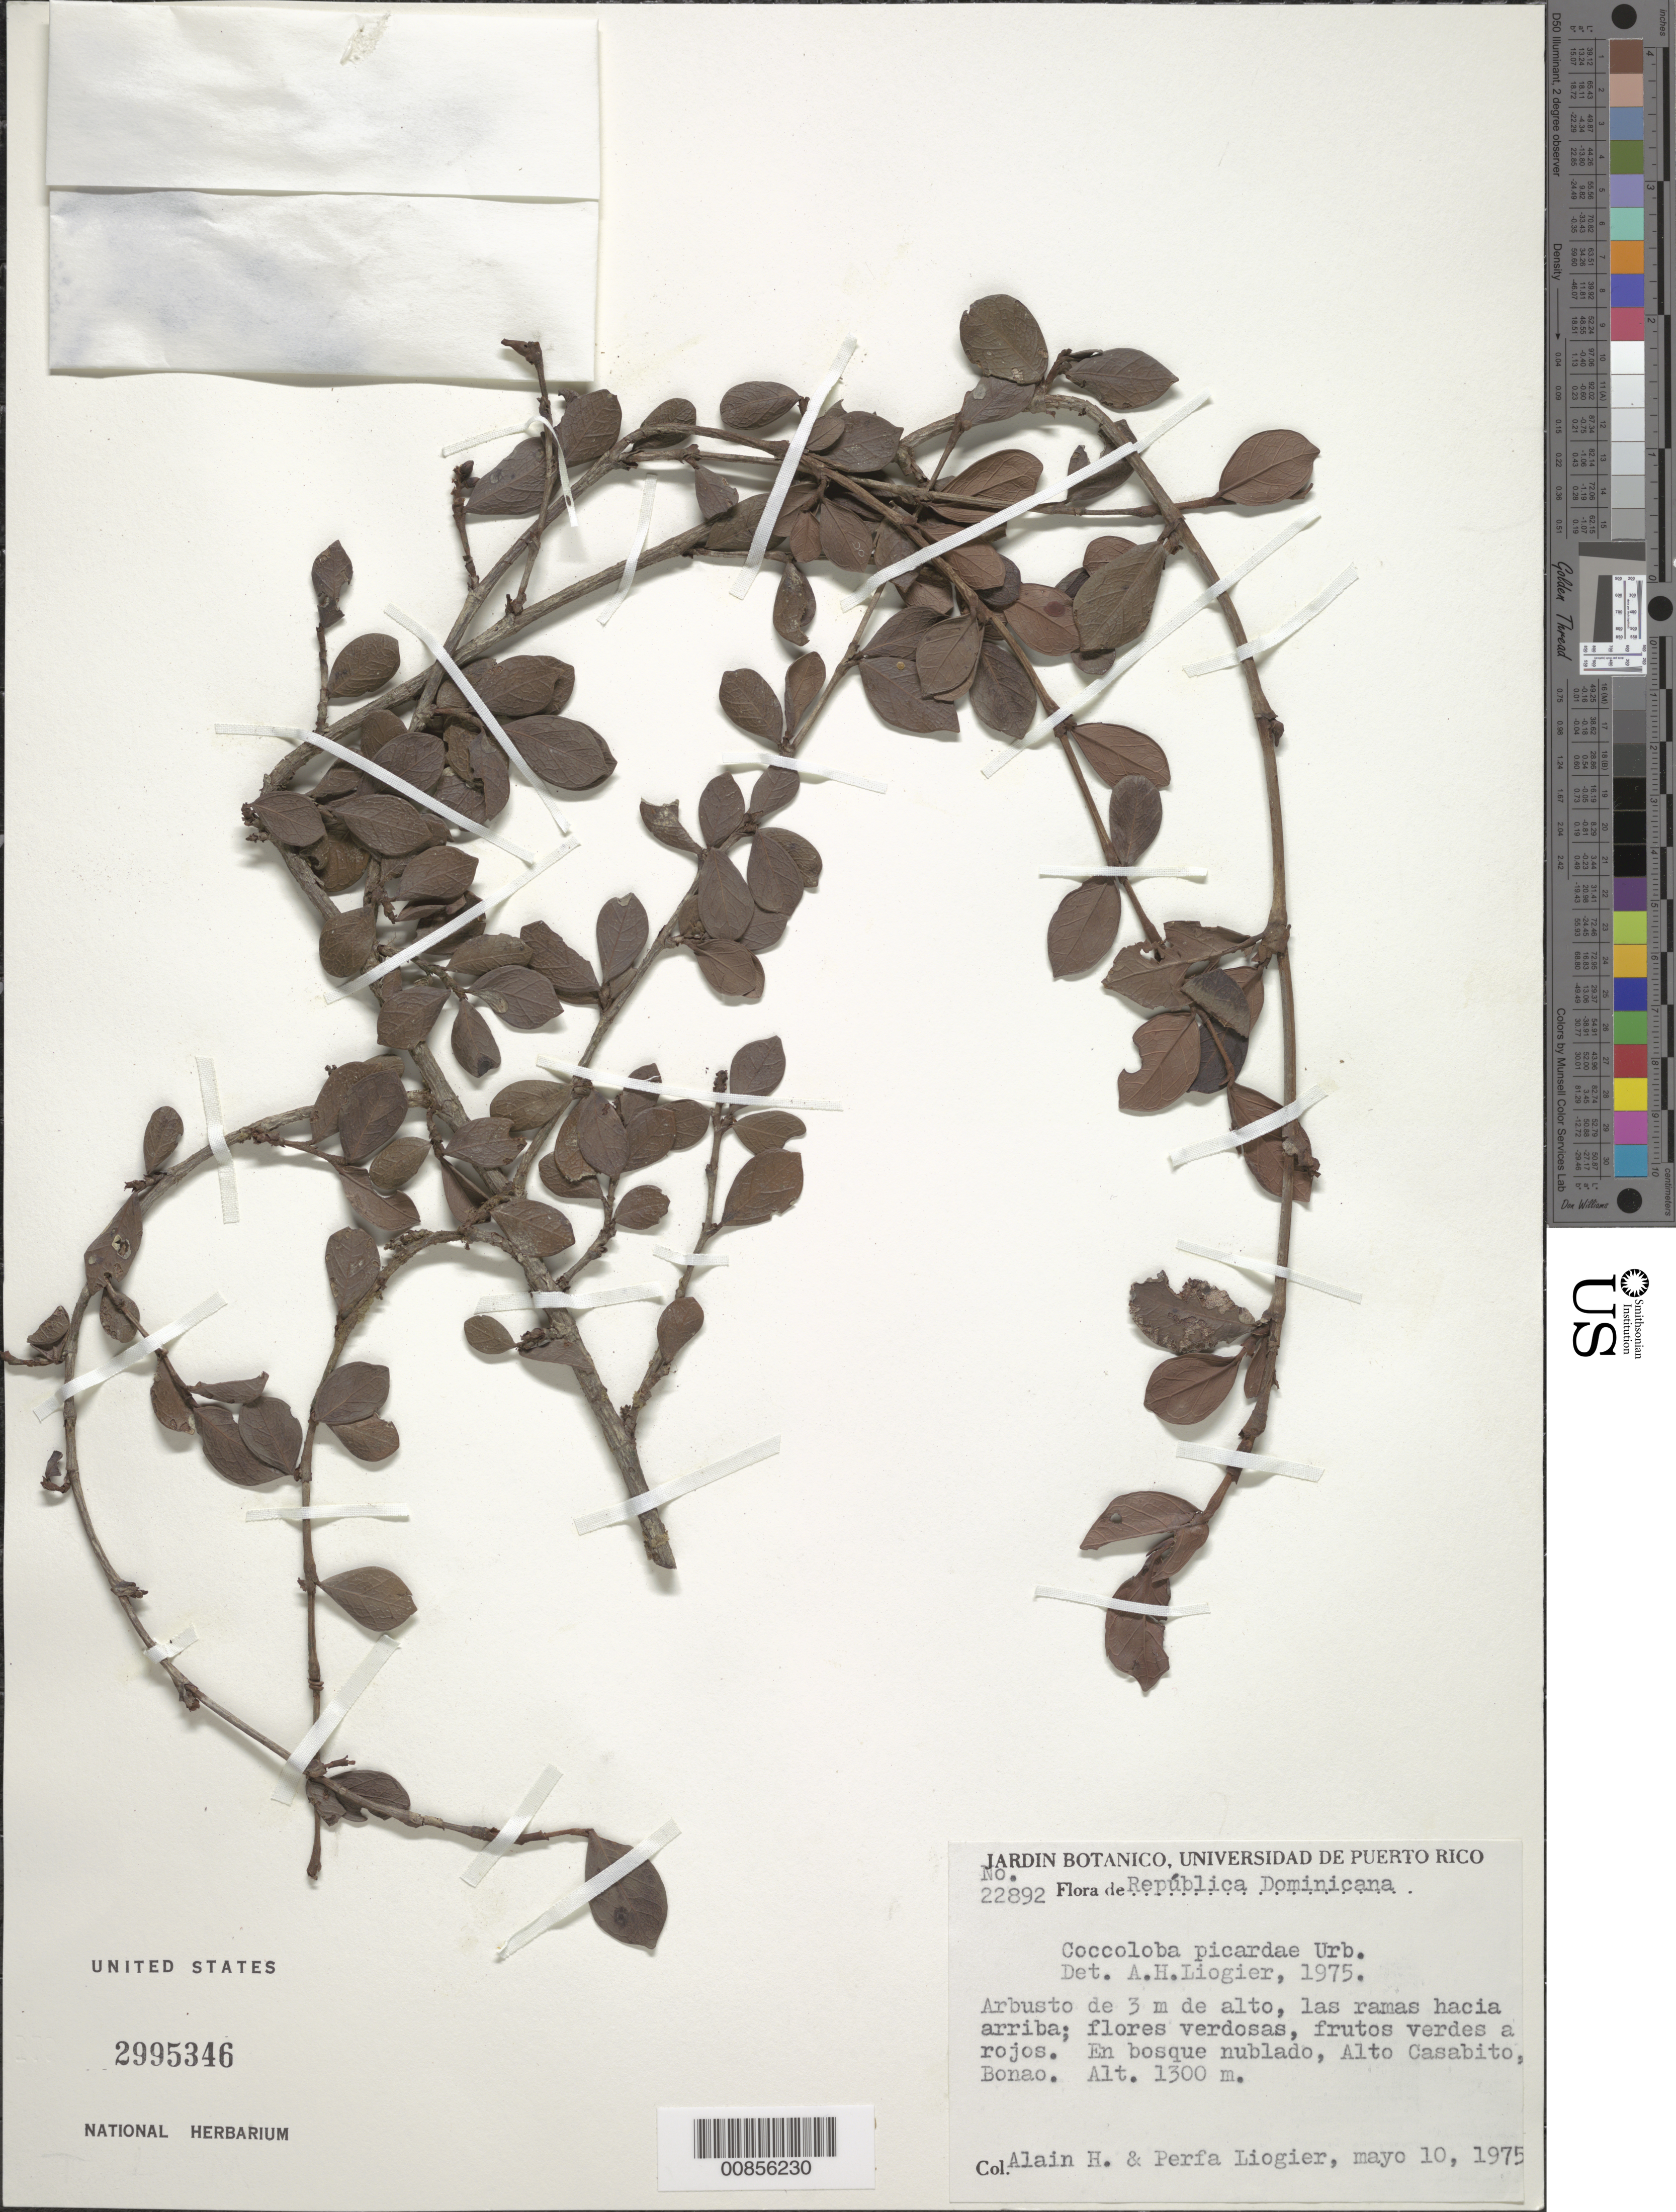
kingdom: Plantae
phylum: Tracheophyta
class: Magnoliopsida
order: Caryophyllales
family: Polygonaceae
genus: Coccoloba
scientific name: Coccoloba picardae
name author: Urb.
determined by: Liogier, Alain H.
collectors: A. H. Liogier & M. P. Liogier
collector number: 22892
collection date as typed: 10 May 1975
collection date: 1975-05-10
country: Dominican Republic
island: Hispaniola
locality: Ato de Casabito, Bonao.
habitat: En bosque nublado.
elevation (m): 1300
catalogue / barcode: US 2995346